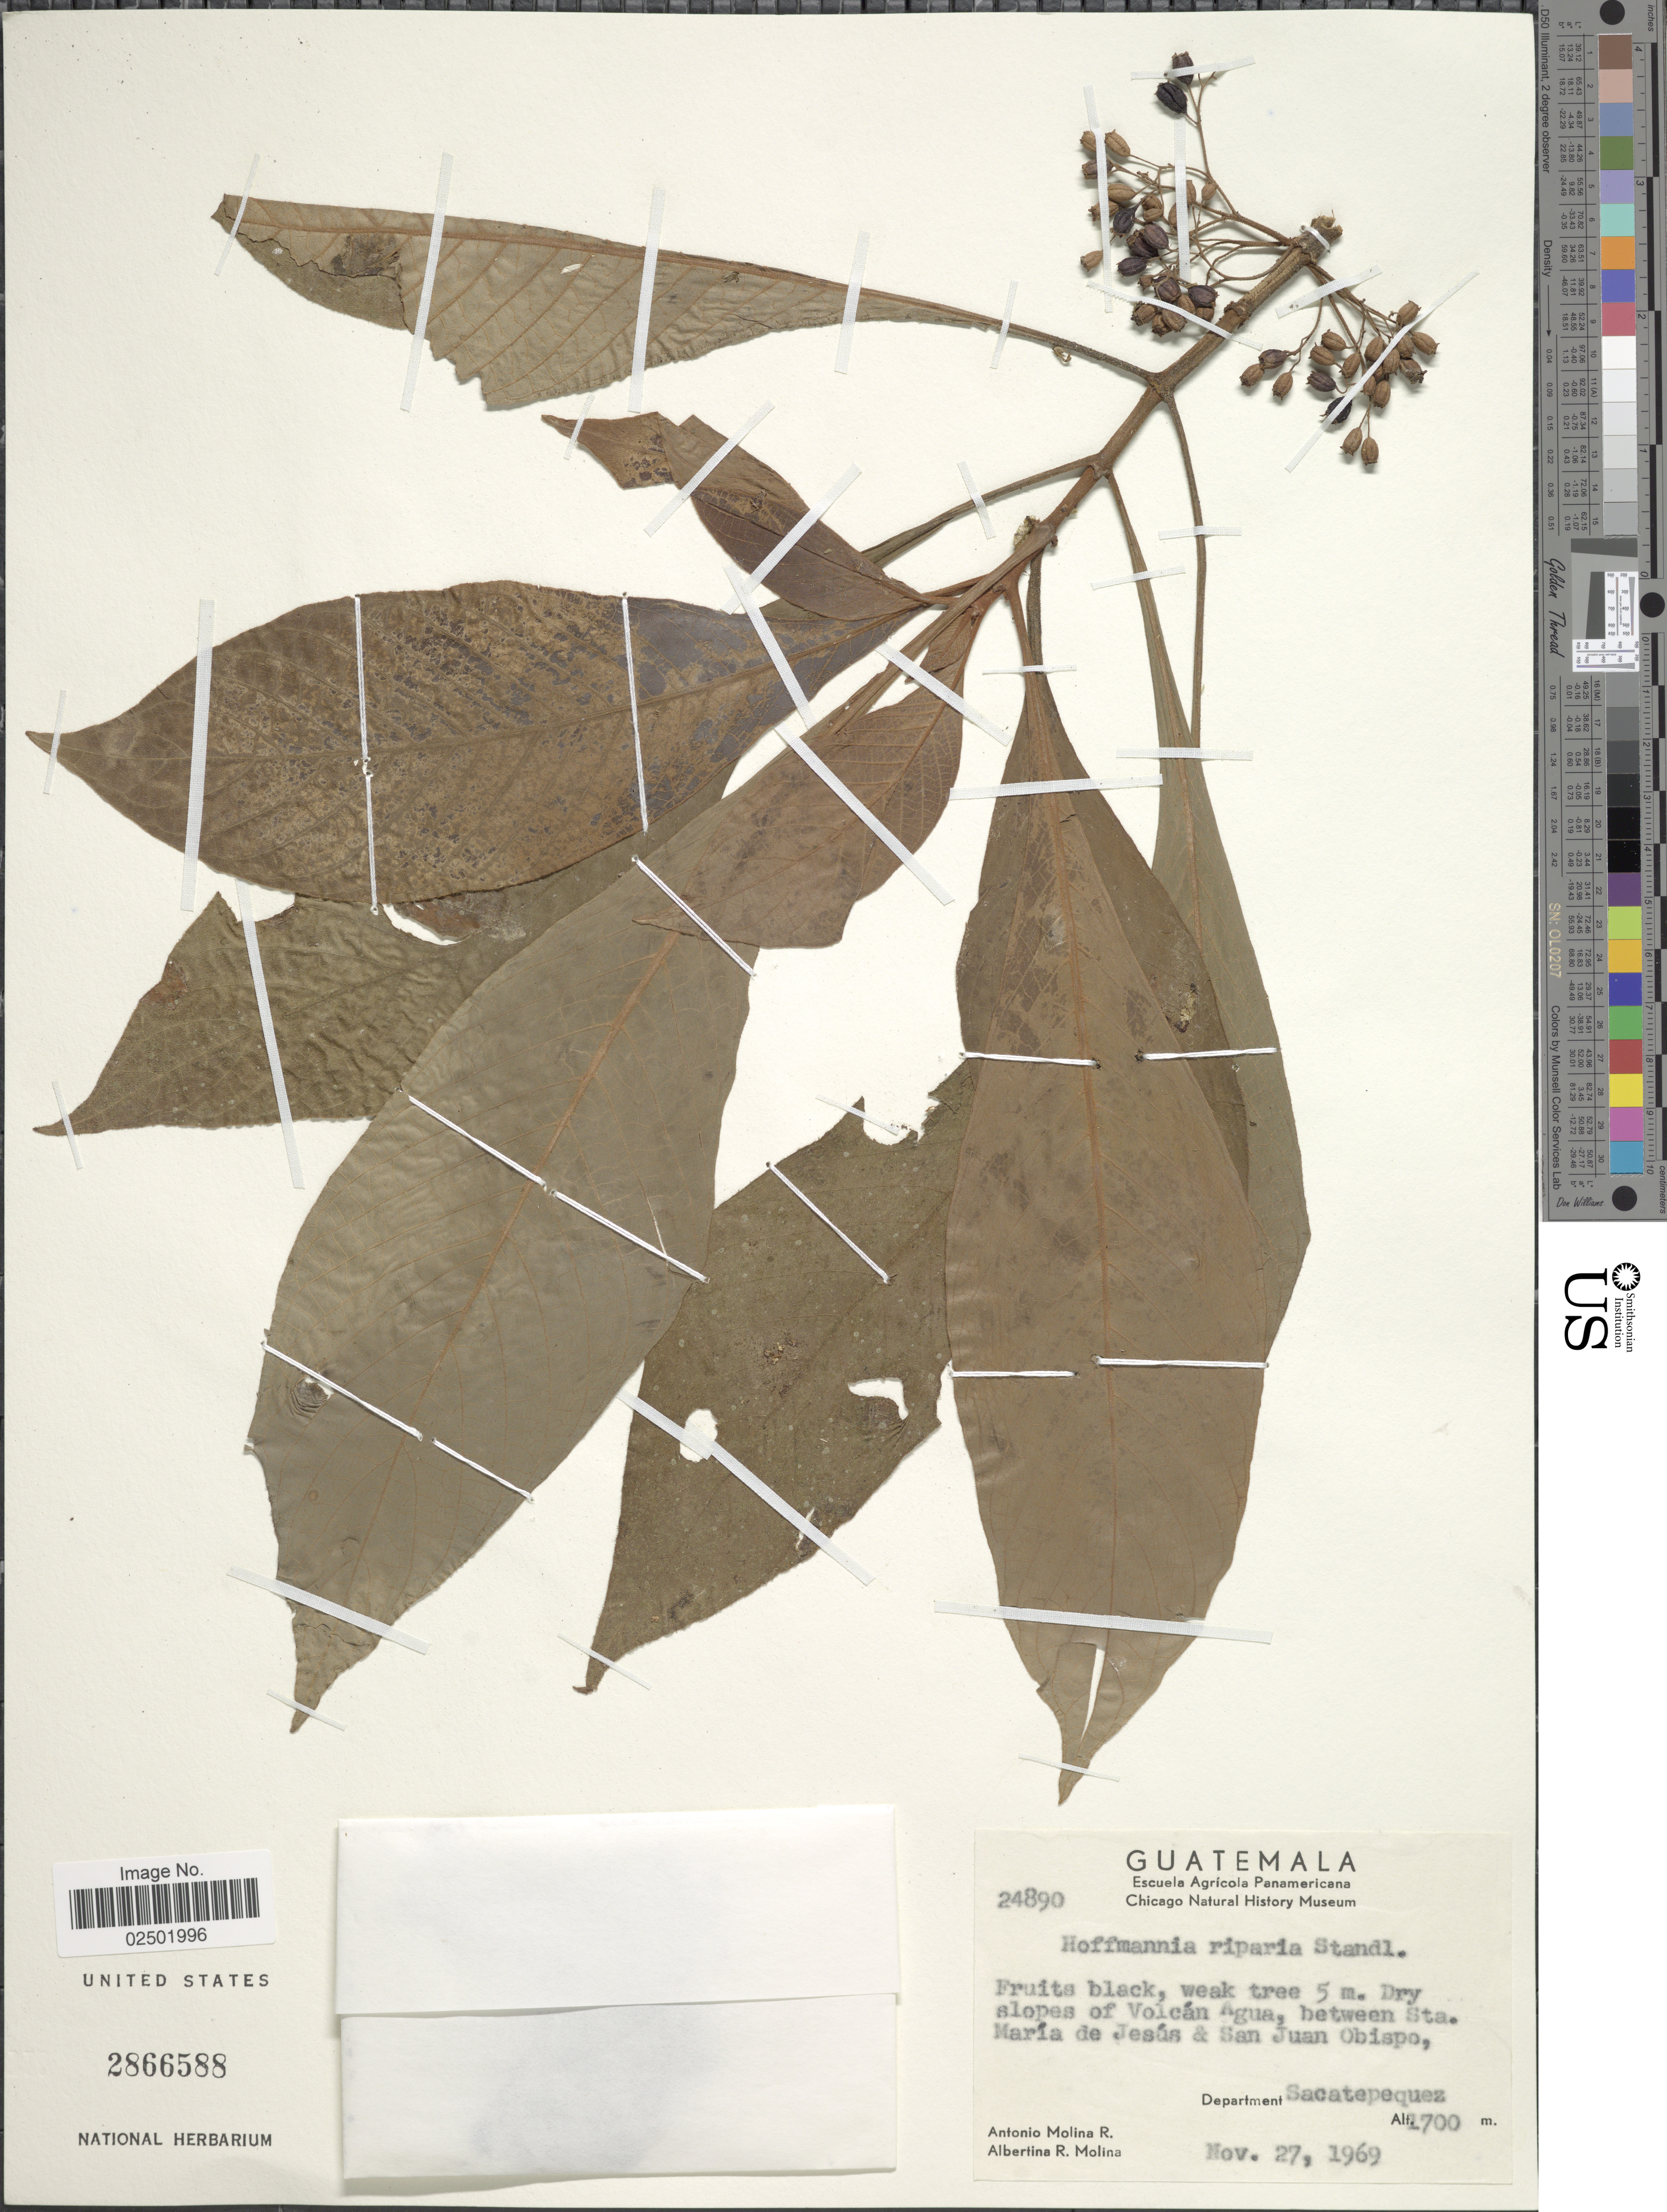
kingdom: Plantae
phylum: Tracheophyta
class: Magnoliopsida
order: Gentianales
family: Rubiaceae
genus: Hoffmannia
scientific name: Hoffmannia riparia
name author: Standl.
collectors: A. Molina R. & A. R. Molina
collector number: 24890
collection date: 1969-11-27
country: Guatemala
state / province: Sacatepéquez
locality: Volcán Agua, between Sta. Maria de Jesus & San Juan Obispo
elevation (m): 1700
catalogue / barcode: US 2866588